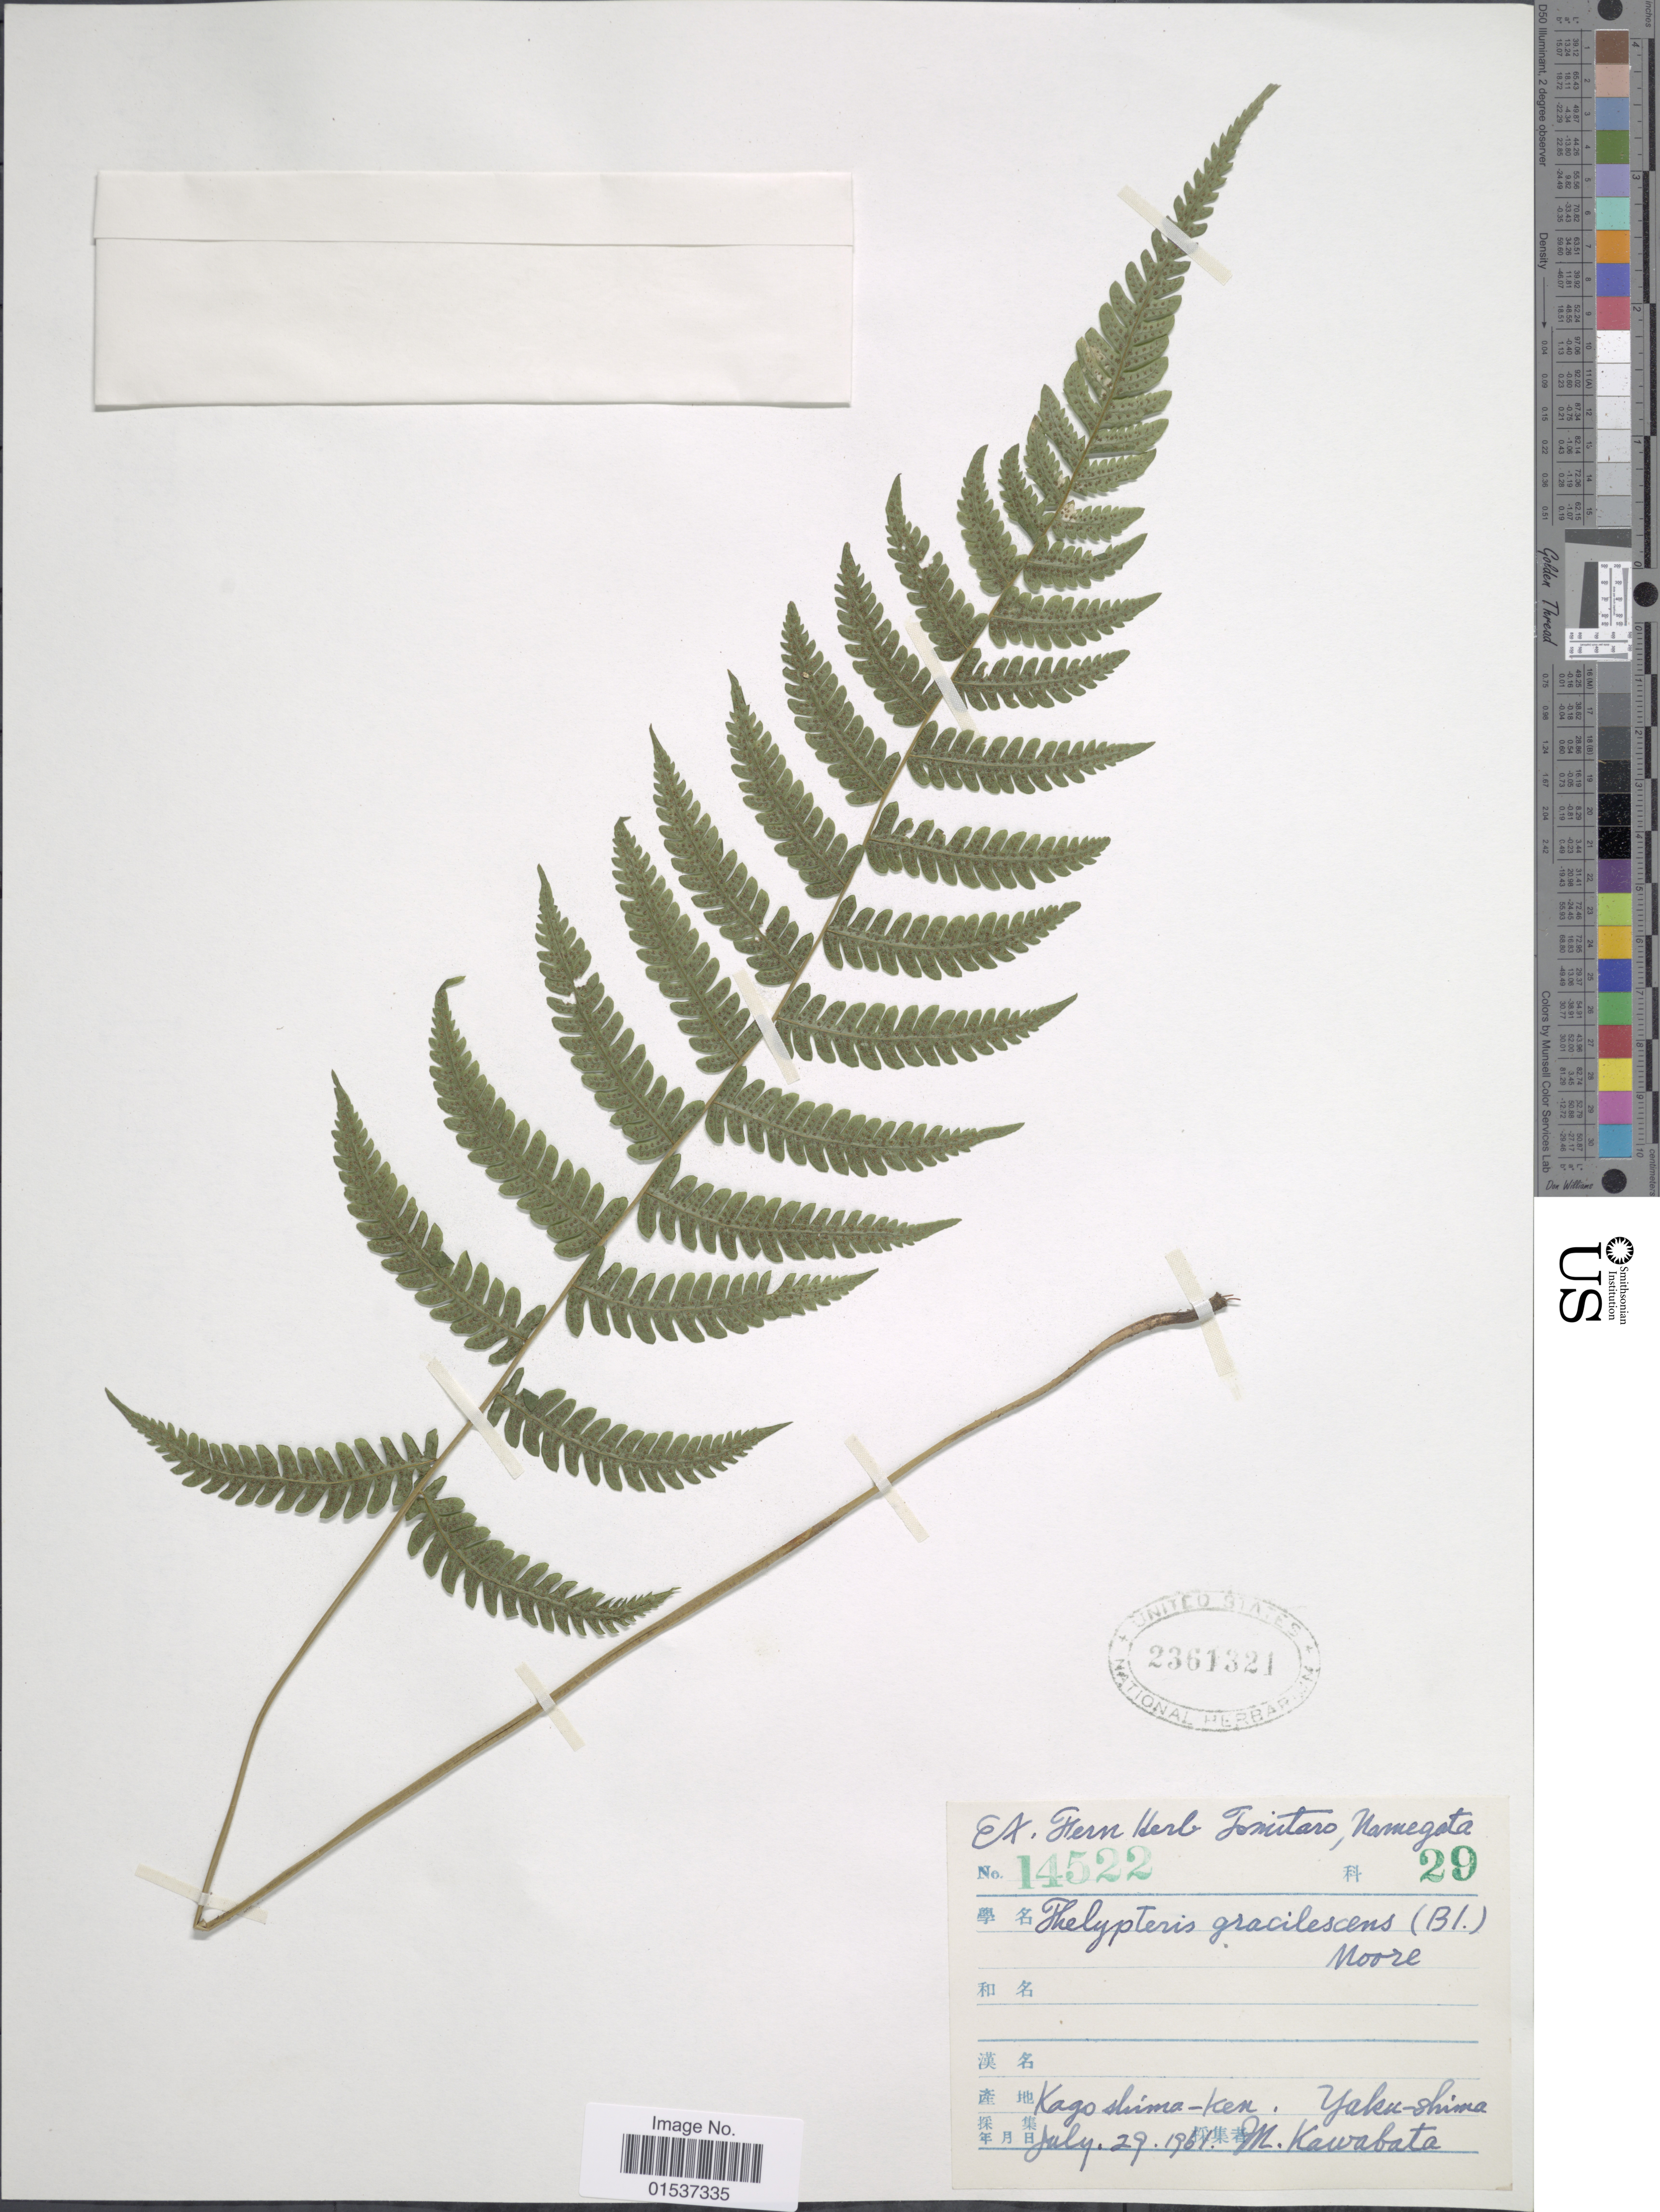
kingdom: Plantae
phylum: Tracheophyta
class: Polypodiopsida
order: Polypodiales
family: Thelypteridaceae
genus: Metathelypteris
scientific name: Metathelypteris gracilescens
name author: (Blume) Ching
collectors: M. Kawabata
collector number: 14522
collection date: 1961-07-29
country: Japan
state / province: Kagosima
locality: Kagoshima-Ken, Yaku-shima.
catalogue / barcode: US 2361321